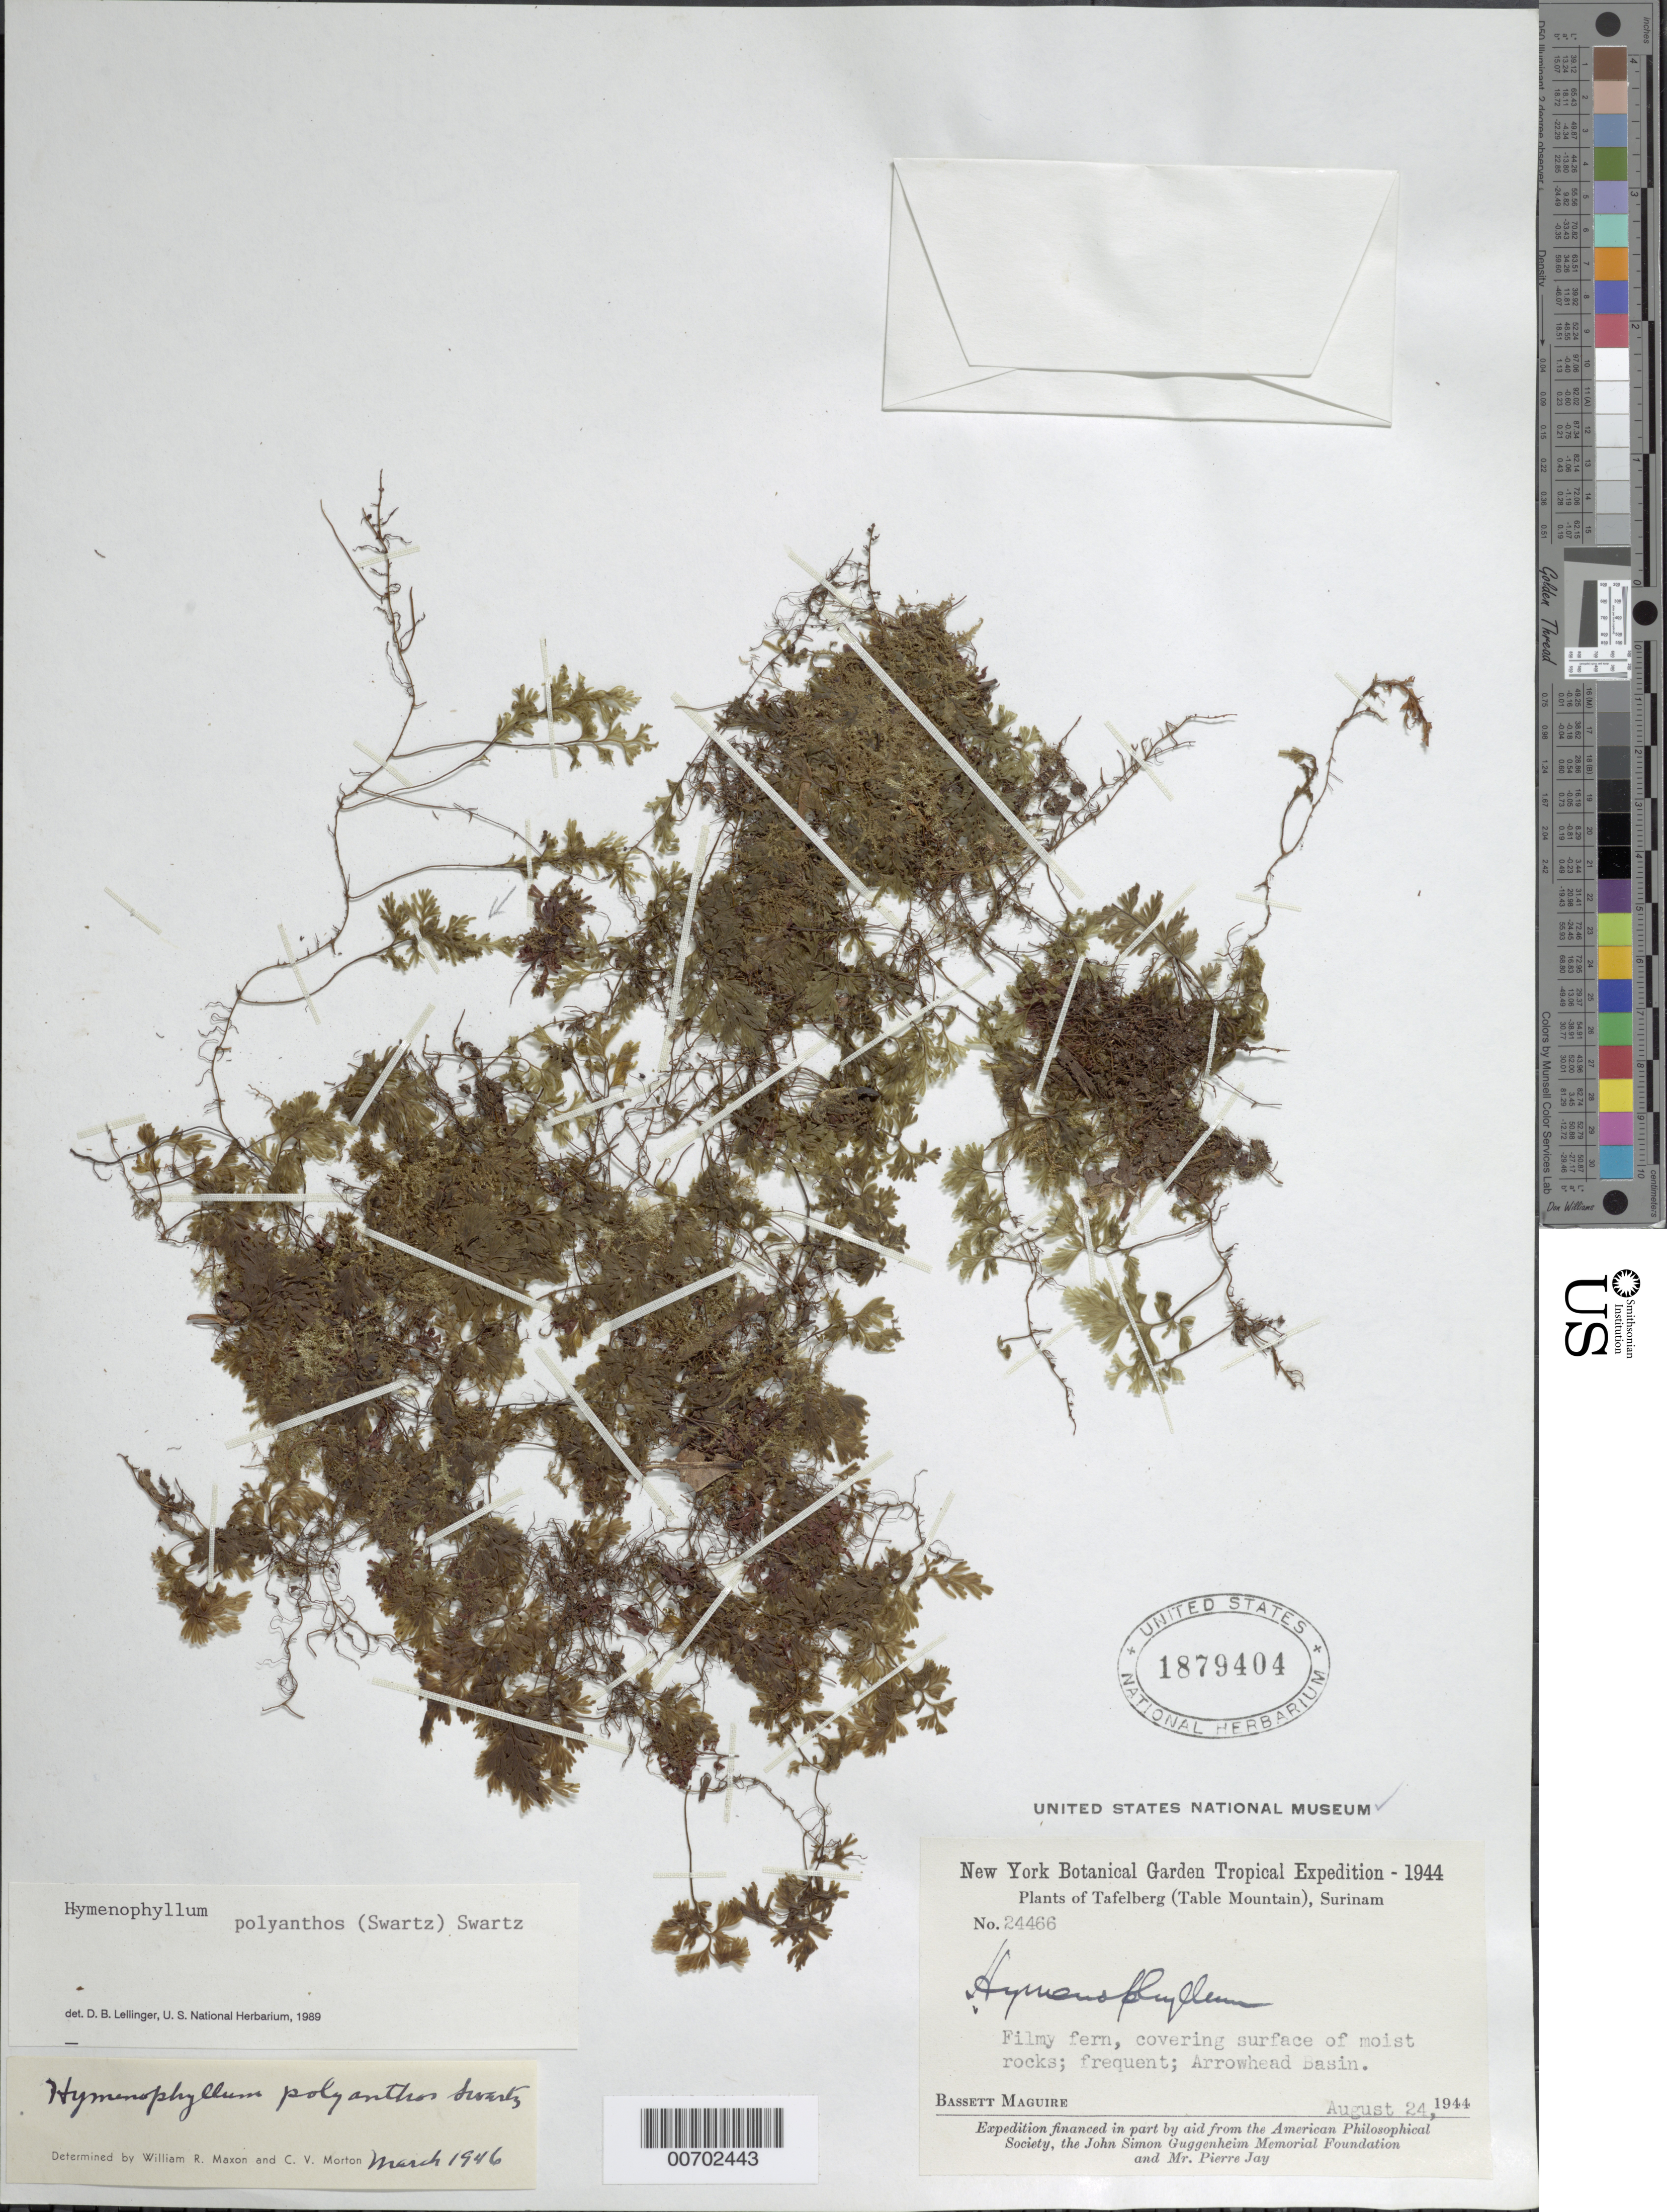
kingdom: Plantae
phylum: Tracheophyta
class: Polypodiopsida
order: Hymenophyllales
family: Hymenophyllaceae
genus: Hymenophyllum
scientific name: Hymenophyllum polyanthos var. polyanthos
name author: (Sw.) Sw.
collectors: B. Maguire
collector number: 24466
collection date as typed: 24-Aug-44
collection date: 1944-08-24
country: Suriname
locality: Tafelberg (Table Mountain), Arrowhead Basin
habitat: Moist rocks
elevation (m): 625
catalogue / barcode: US 1879404